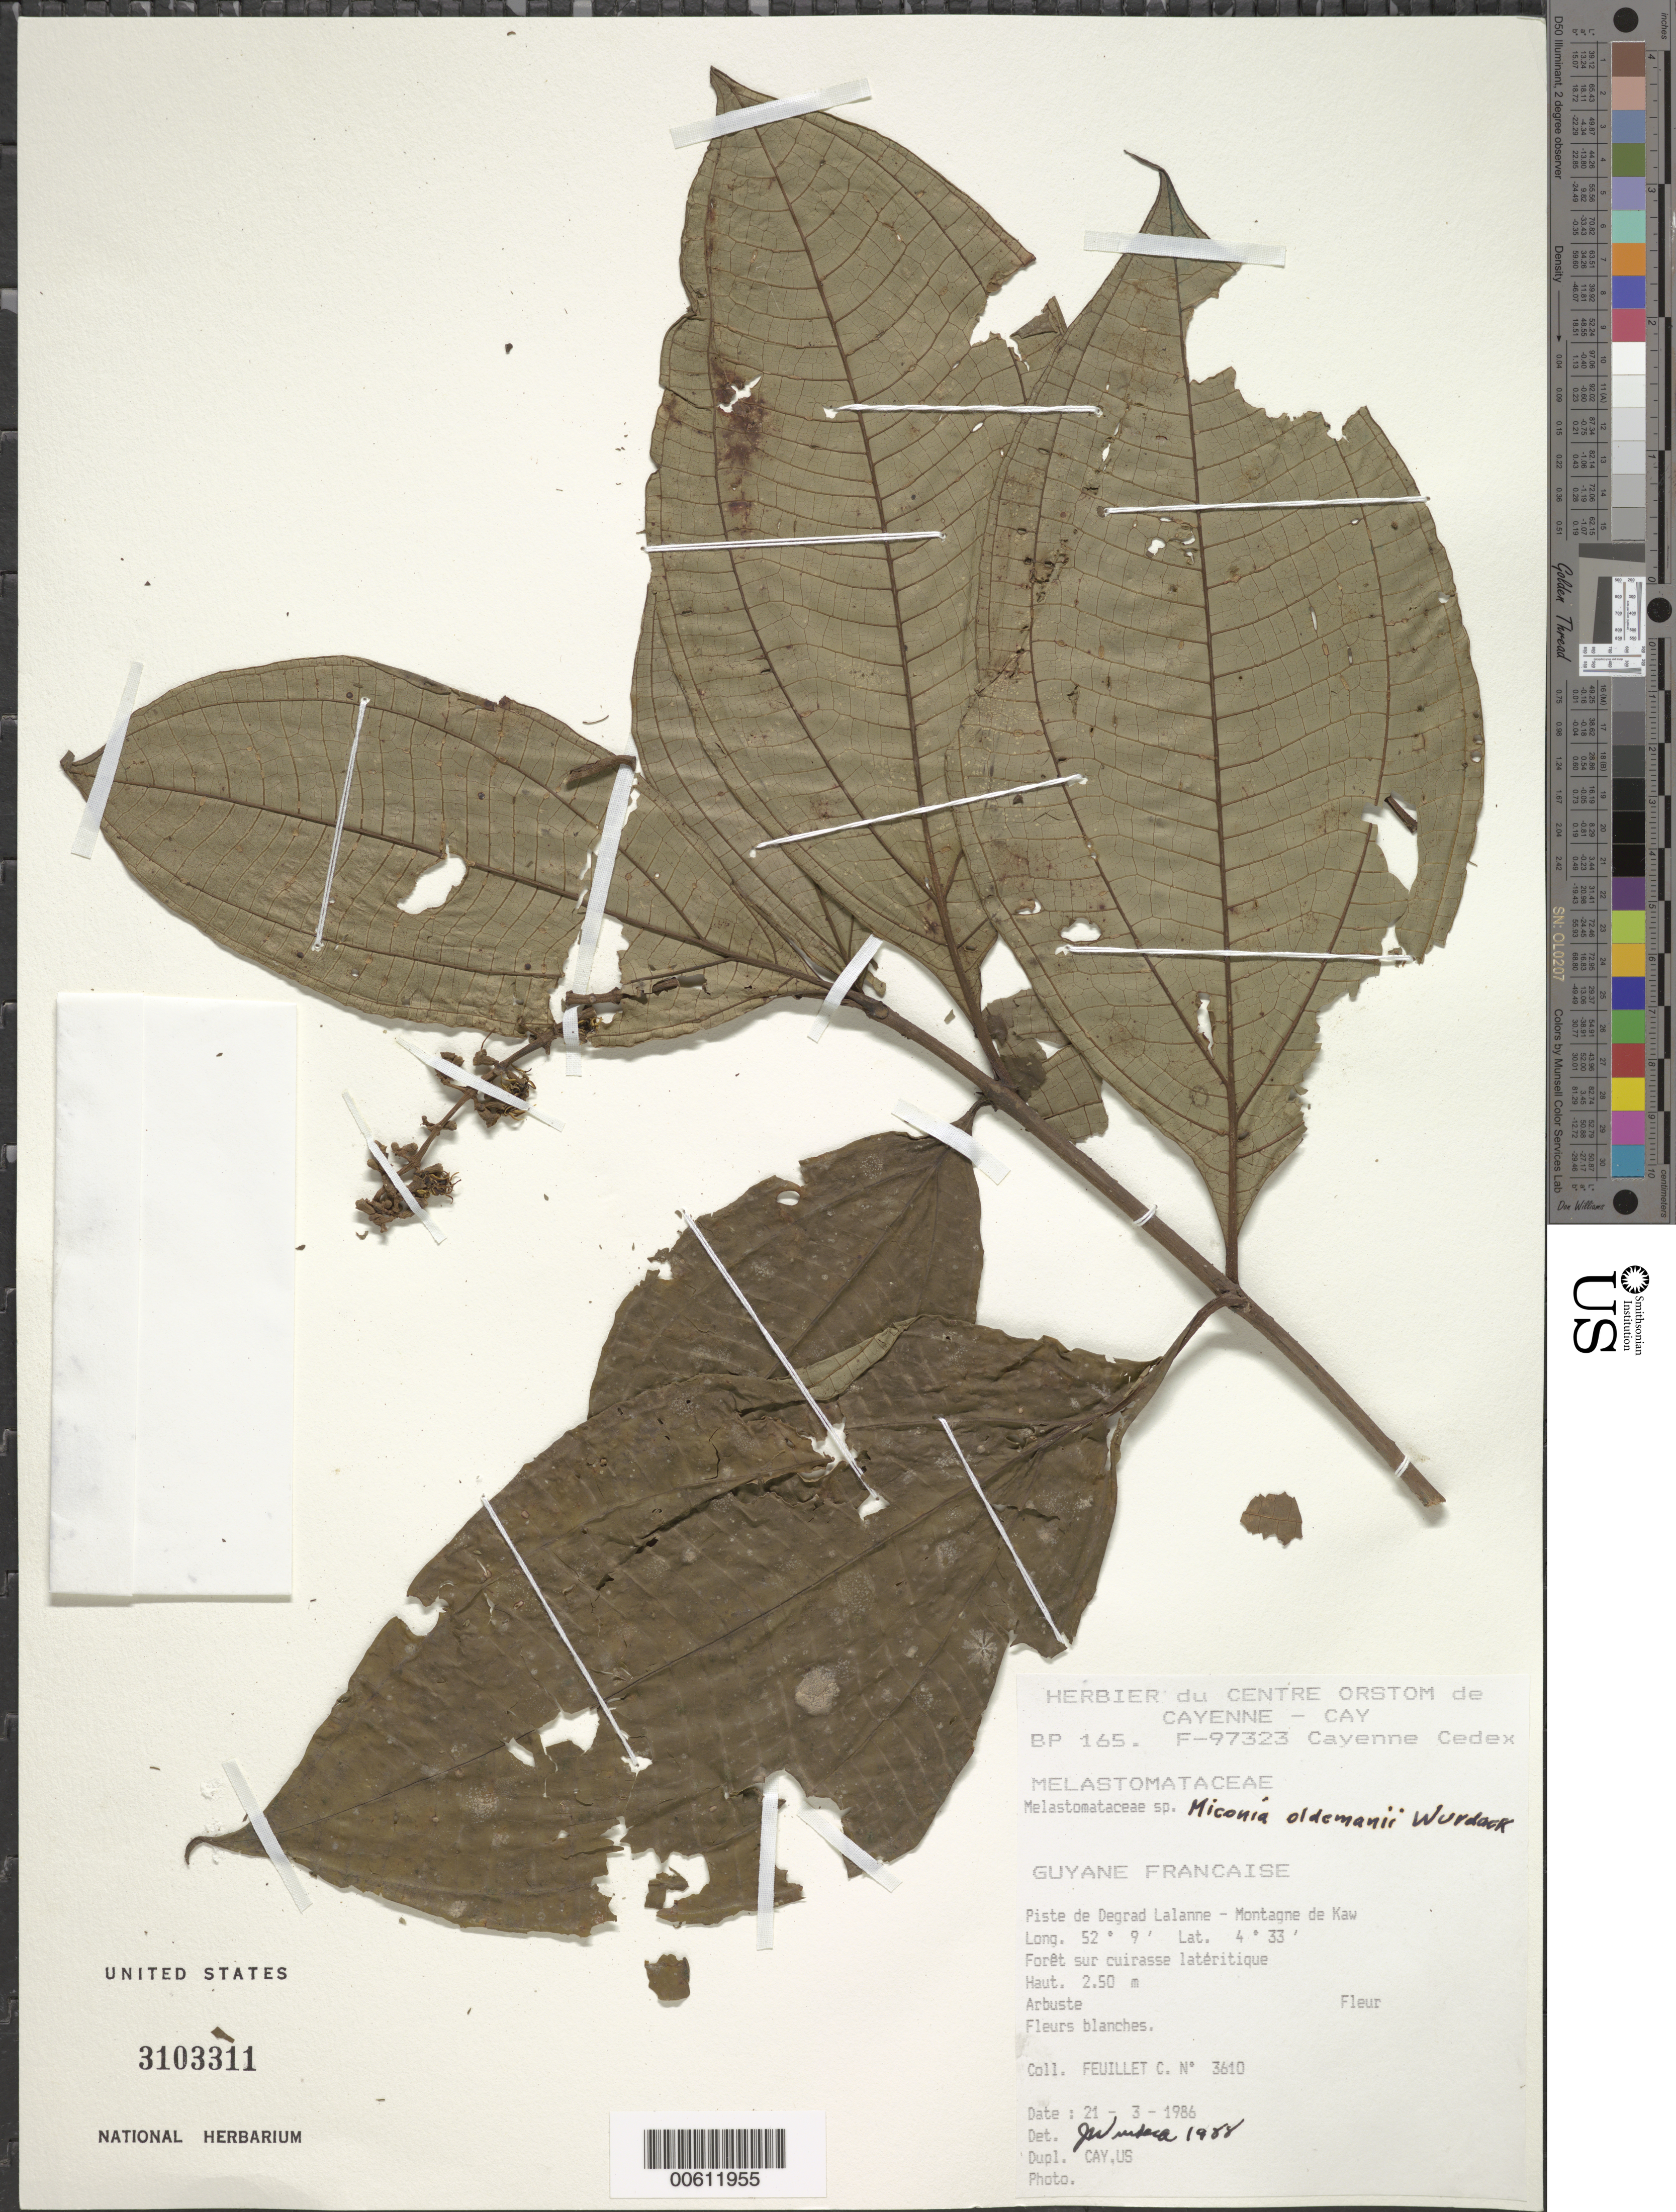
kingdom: Plantae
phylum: Tracheophyta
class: Magnoliopsida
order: Myrtales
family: Melastomataceae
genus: Miconia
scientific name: Miconia oldemanii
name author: Wurdack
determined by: Wurdack, John J., (US), US (UNITED STATES)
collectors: C. Feuillet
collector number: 3610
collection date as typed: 21-Mar-86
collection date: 1986-03-21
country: French Guiana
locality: Piste de Dégrad Lalanne, Montagne de Kaw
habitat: Foret sur cuirasse lateritique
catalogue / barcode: US 3103311